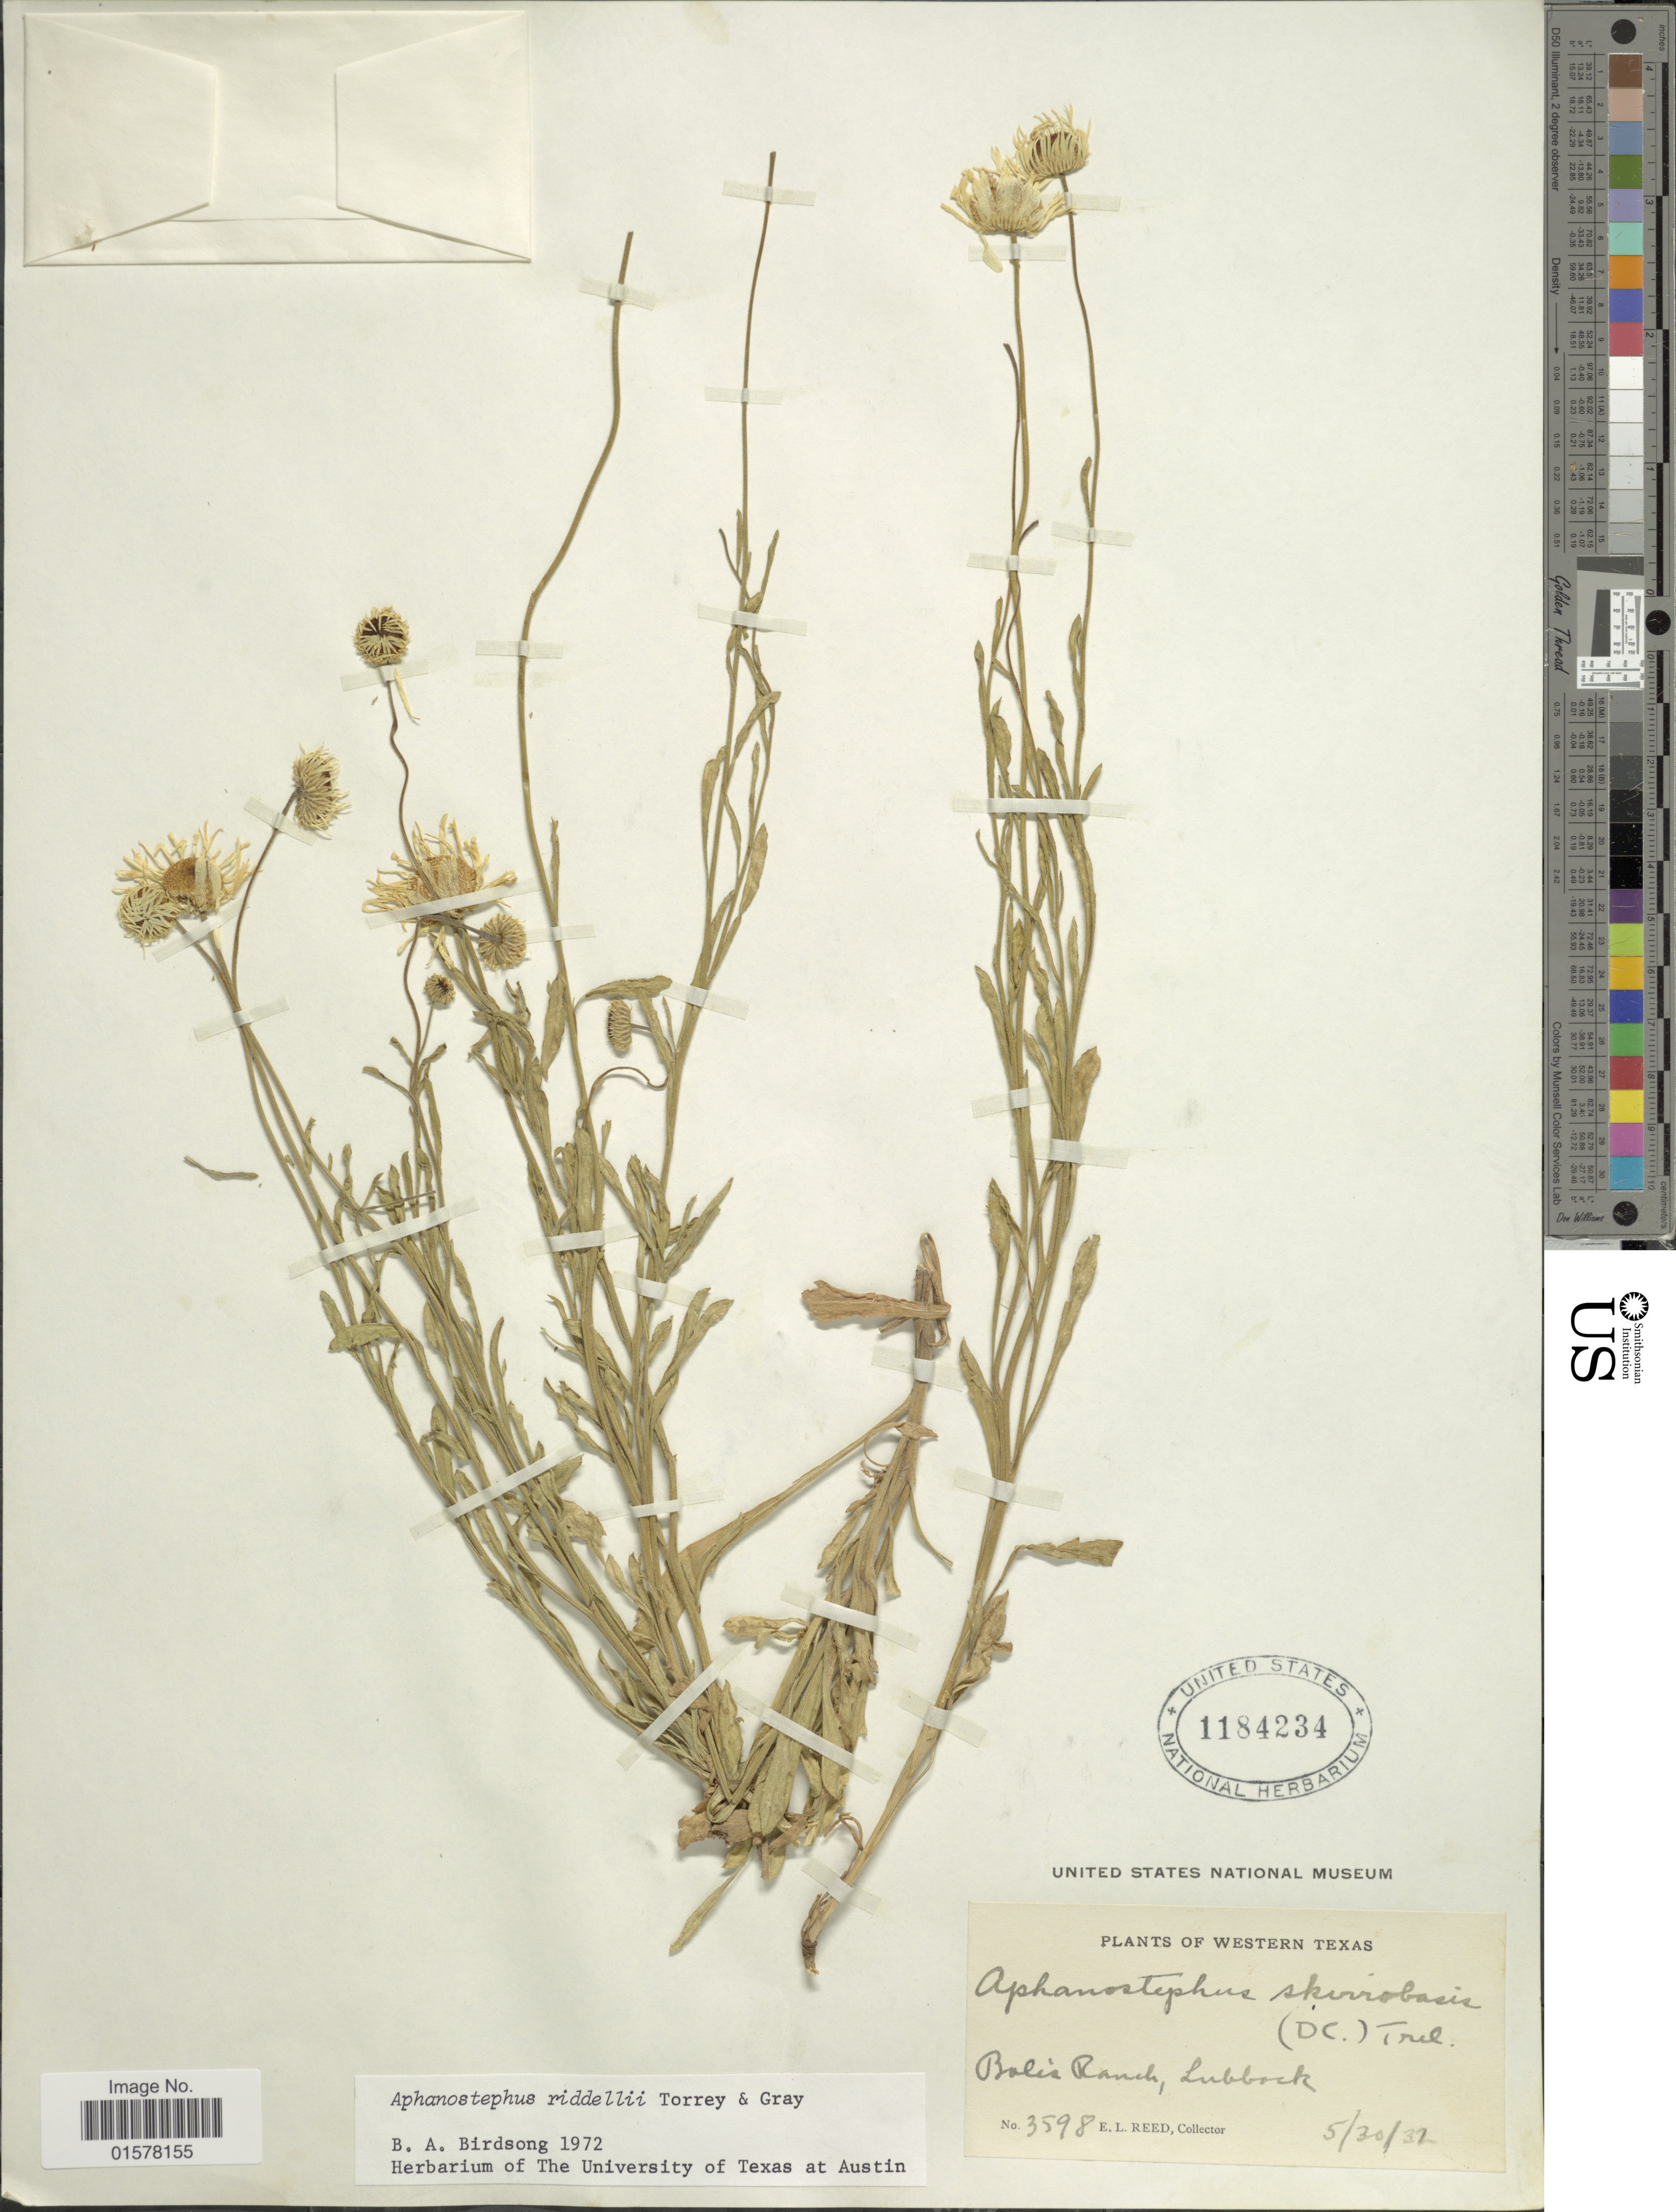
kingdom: Plantae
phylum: Tracheophyta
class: Magnoliopsida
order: Asterales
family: Asteraceae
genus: Aphanostephus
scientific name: Aphanostephus riddellii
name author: Torr. & A. Gray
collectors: E. Reed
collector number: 3598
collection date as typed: Transcribed d/m/y: 30/5/32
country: United States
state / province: Texas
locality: Western Texas. Balia Ranch, Lubbock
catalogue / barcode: US 1184234